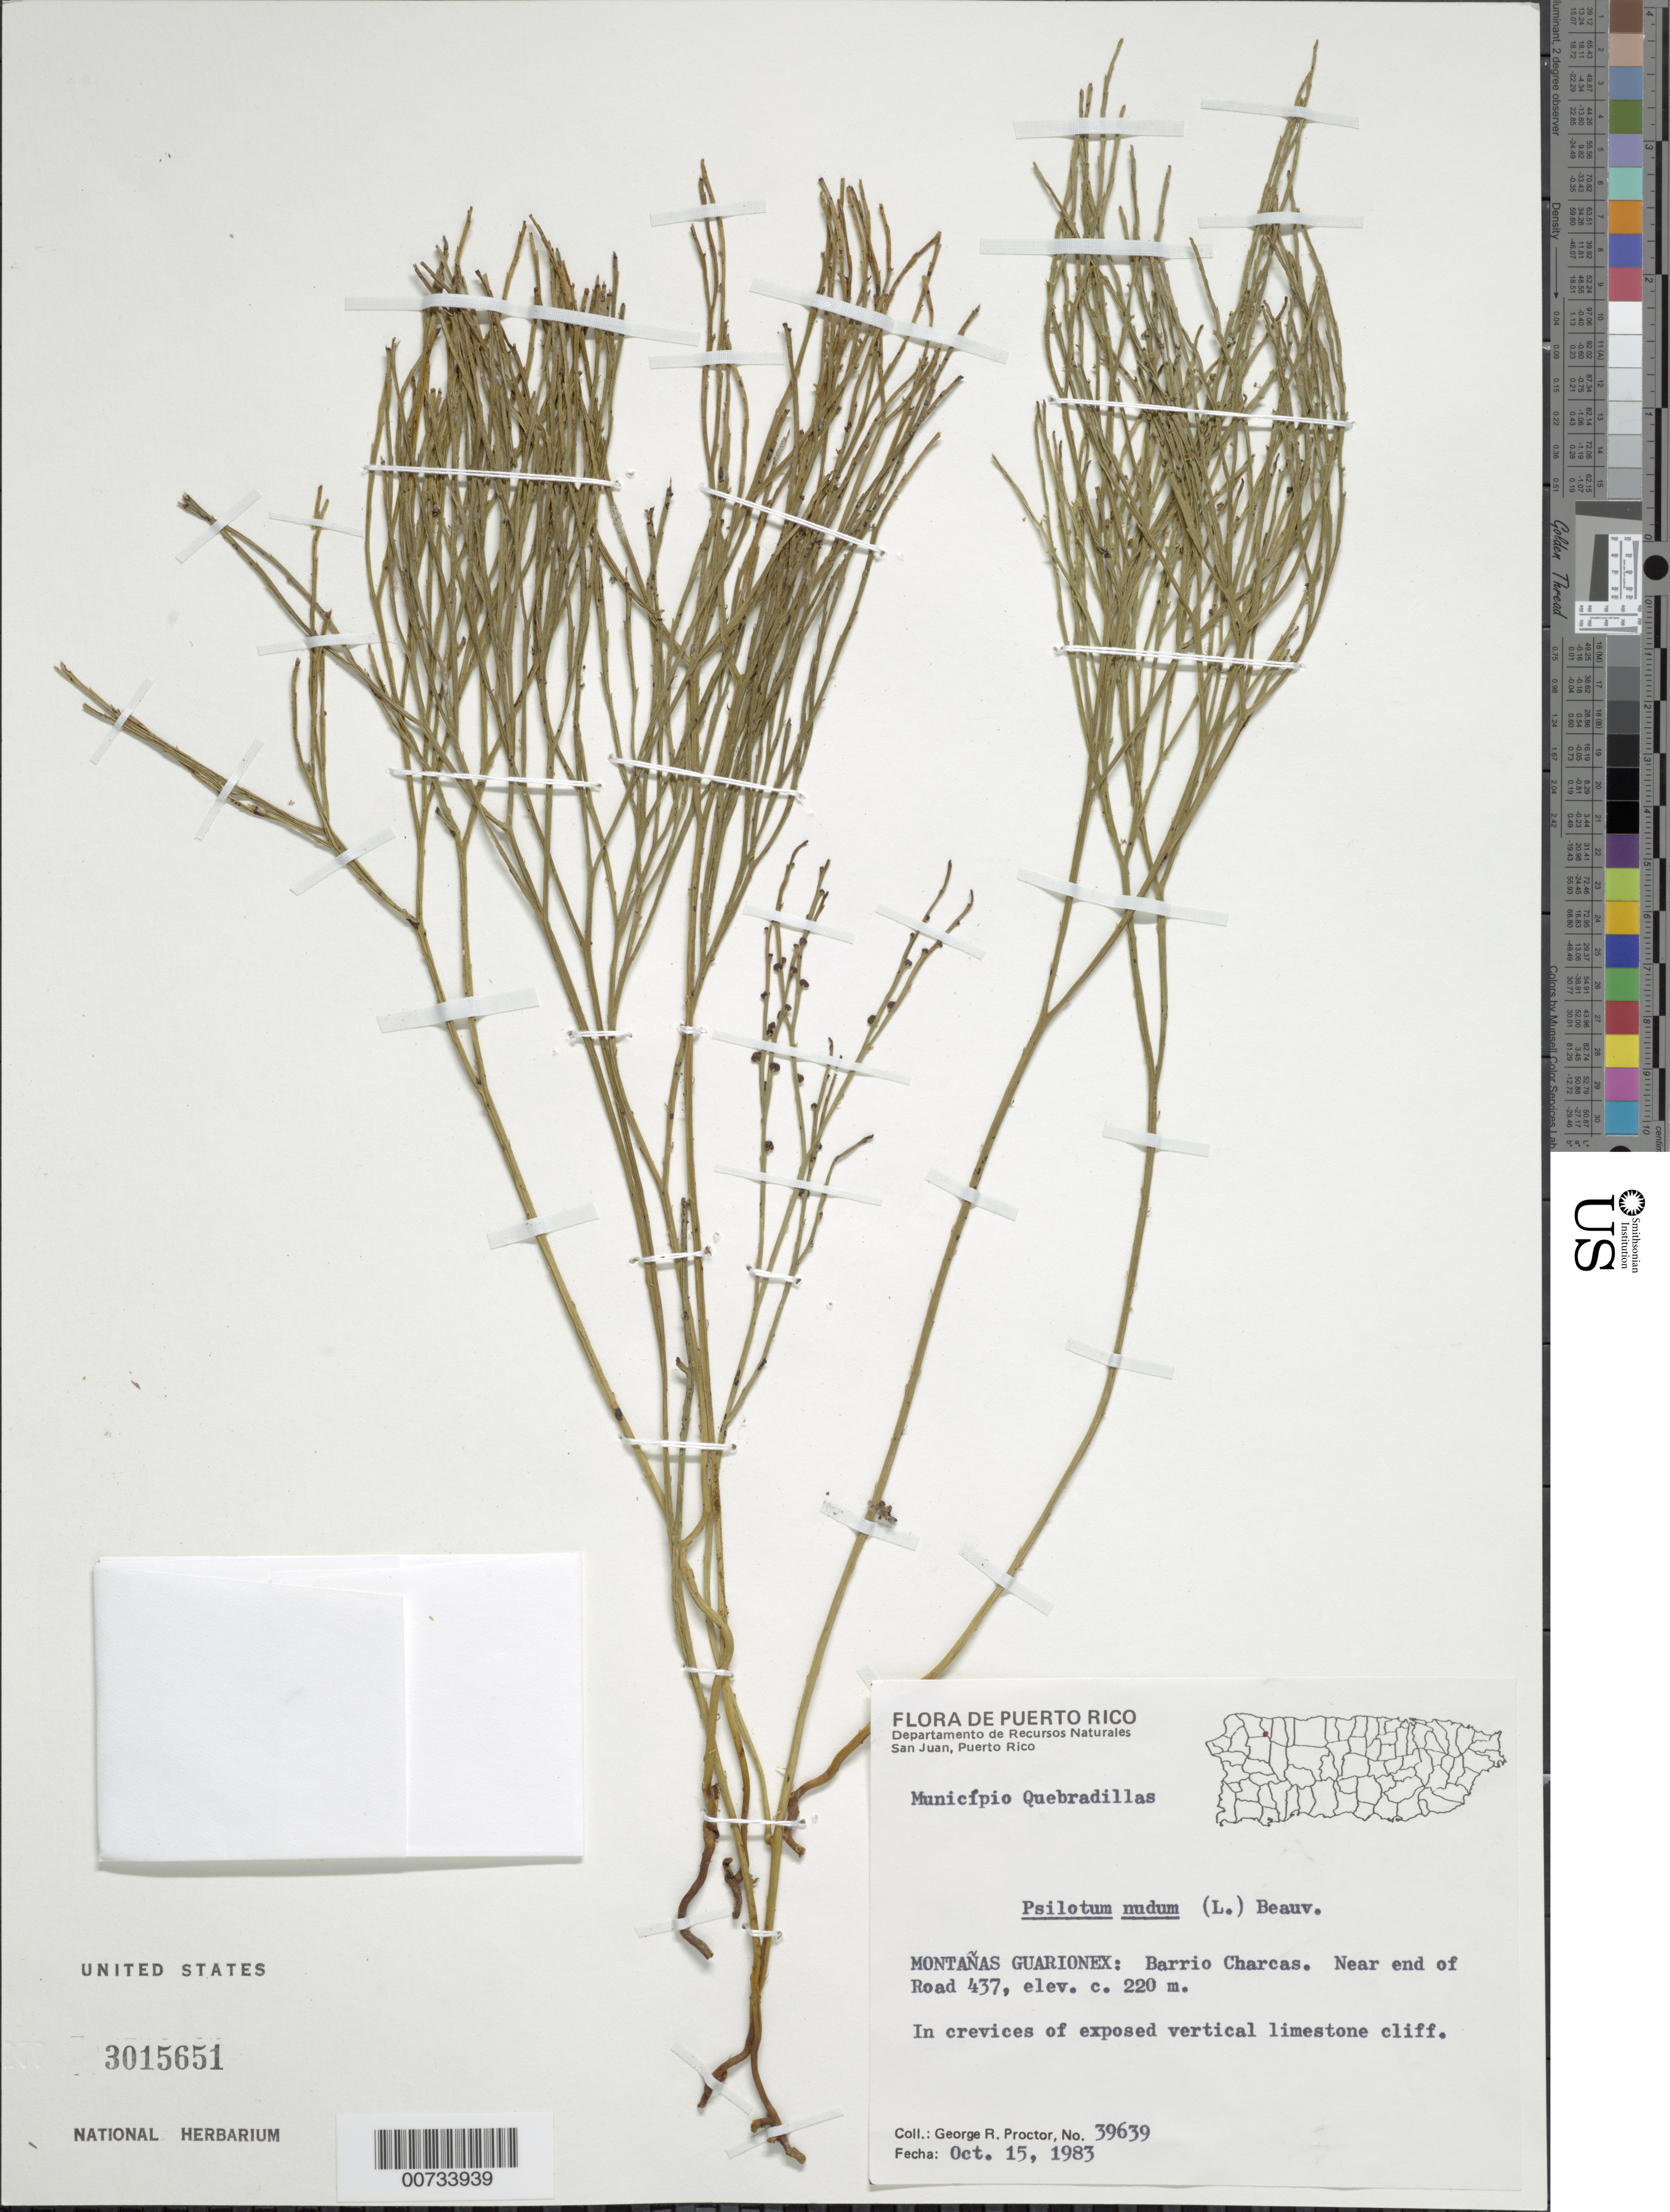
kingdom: Plantae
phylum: Tracheophyta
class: Polypodiopsida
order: Psilotales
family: Psilotaceae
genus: Psilotum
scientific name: Psilotum nudum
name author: (L.) P. Beauv.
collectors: G. R. Proctor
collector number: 39639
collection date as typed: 15 Oct 1983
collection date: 1983-10-15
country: Puerto Rico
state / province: Quebradillas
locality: Montanas Guarionex: Barrio Charcas, near end of Road 437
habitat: In crevices of exposed vertical limestone cliff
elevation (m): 220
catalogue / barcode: US 3015651